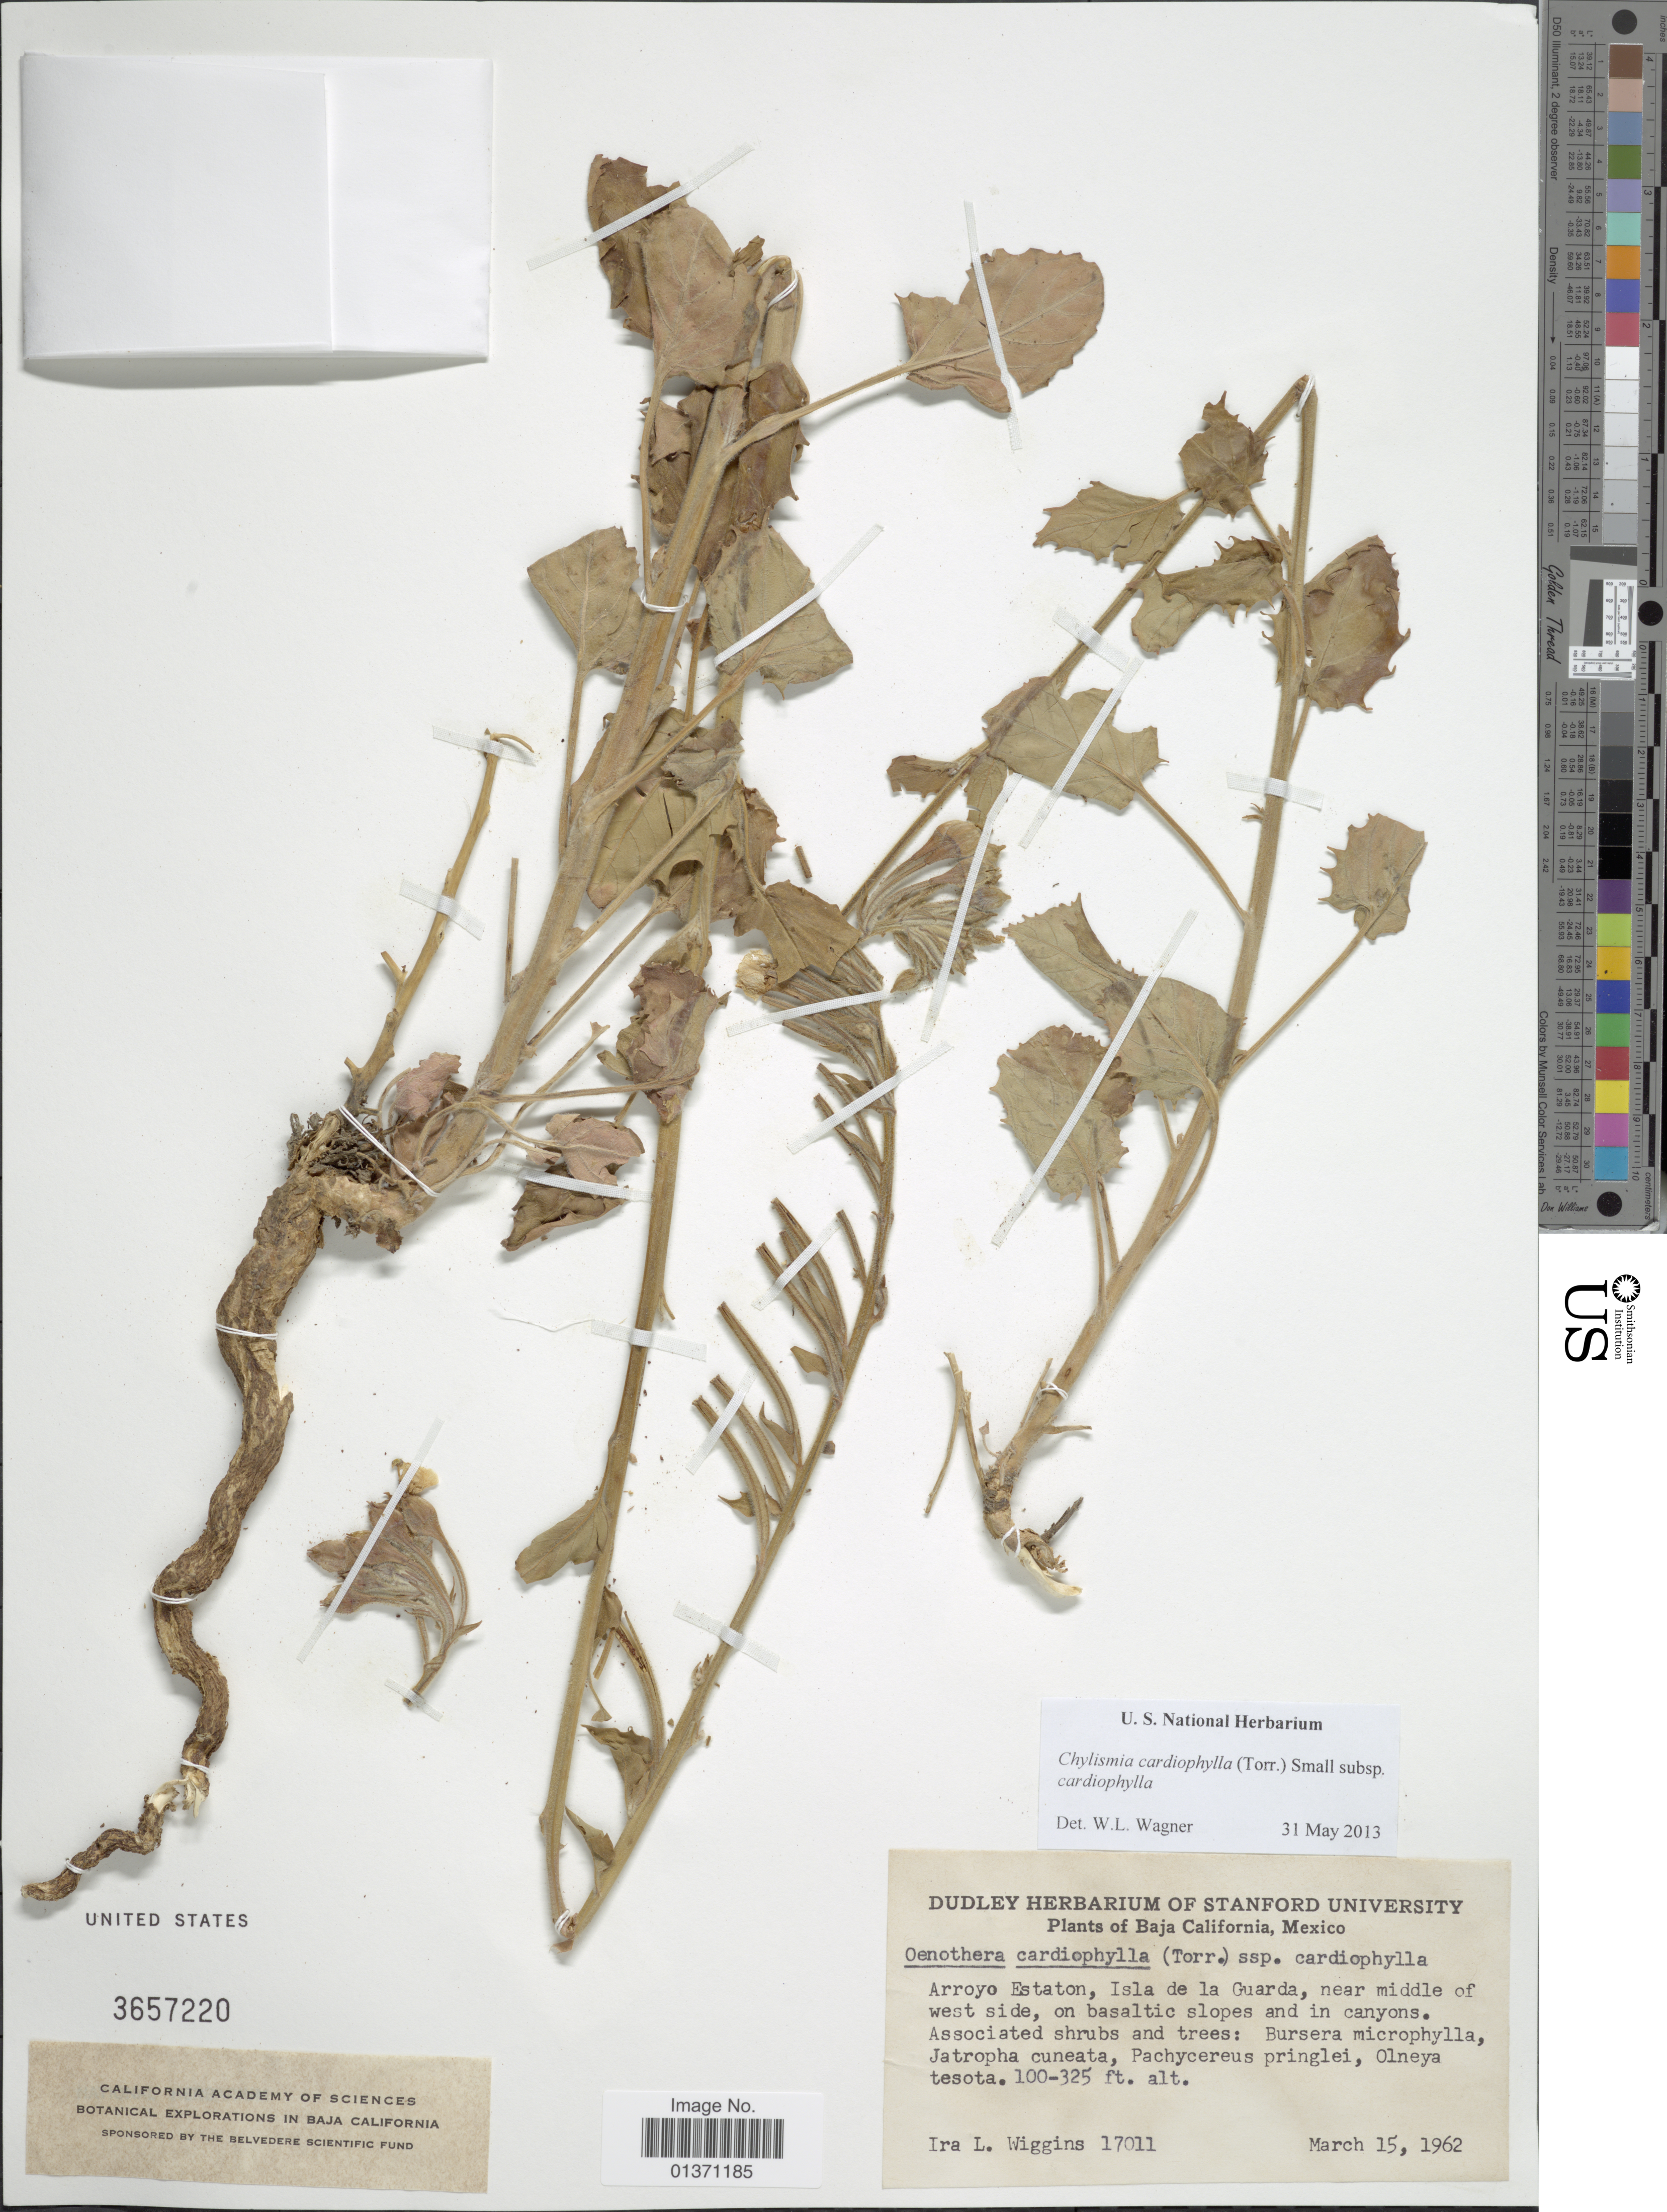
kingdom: Plantae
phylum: Tracheophyta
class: Magnoliopsida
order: Myrtales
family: Onagraceae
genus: Chylismia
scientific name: Chylismia cardiophylla subsp. cardiophylla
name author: (Torr.) Small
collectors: I. L. Wiggins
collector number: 17011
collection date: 1962-03-15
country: Mexico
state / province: Baja California Norte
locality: Arroyo Estaton, Isla de la Guarda, near middle of west side, on basaltic slopes and in canyons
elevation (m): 30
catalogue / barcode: US 3657220